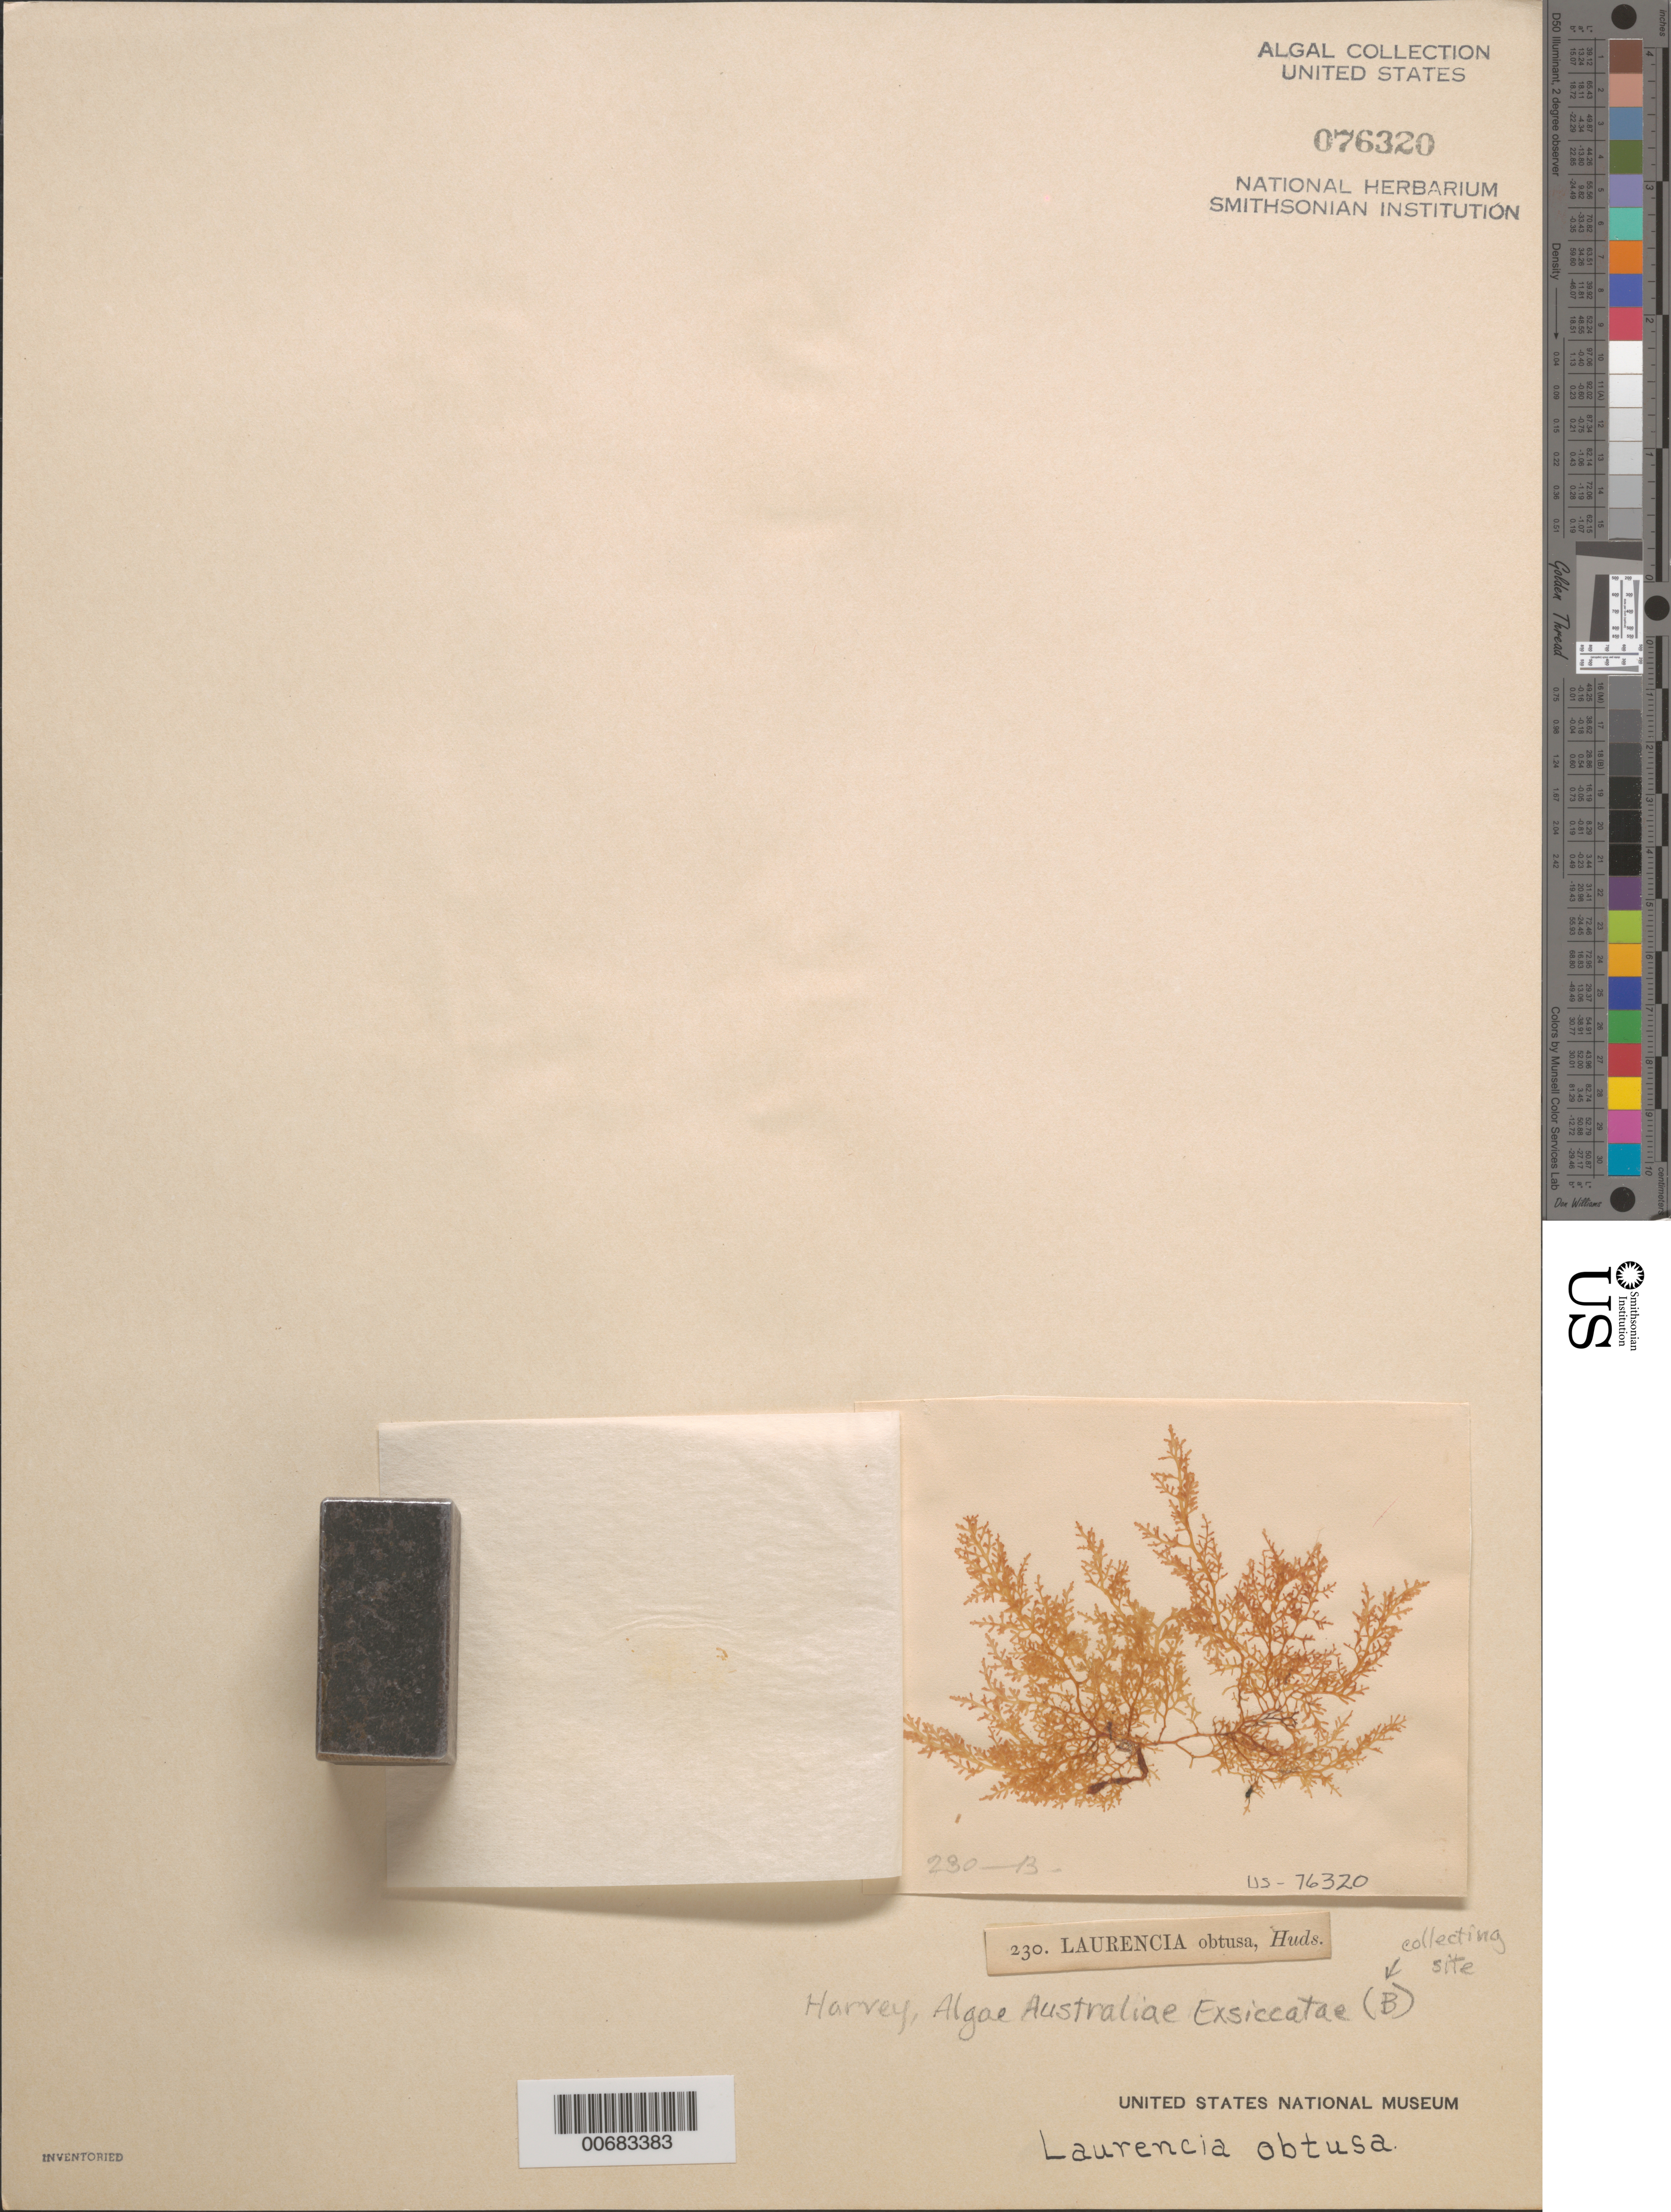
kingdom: Plantae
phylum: Rhodophyta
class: Florideophyceae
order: Ceramiales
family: Rhodomelaceae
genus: Laurencia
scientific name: Laurencia obtusa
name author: (Huds.) J.V.Lamouroux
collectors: W. Harvey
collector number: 230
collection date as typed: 1854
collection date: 1854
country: Australia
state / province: Western Australia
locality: Princess Royal Harbor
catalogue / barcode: US 76320